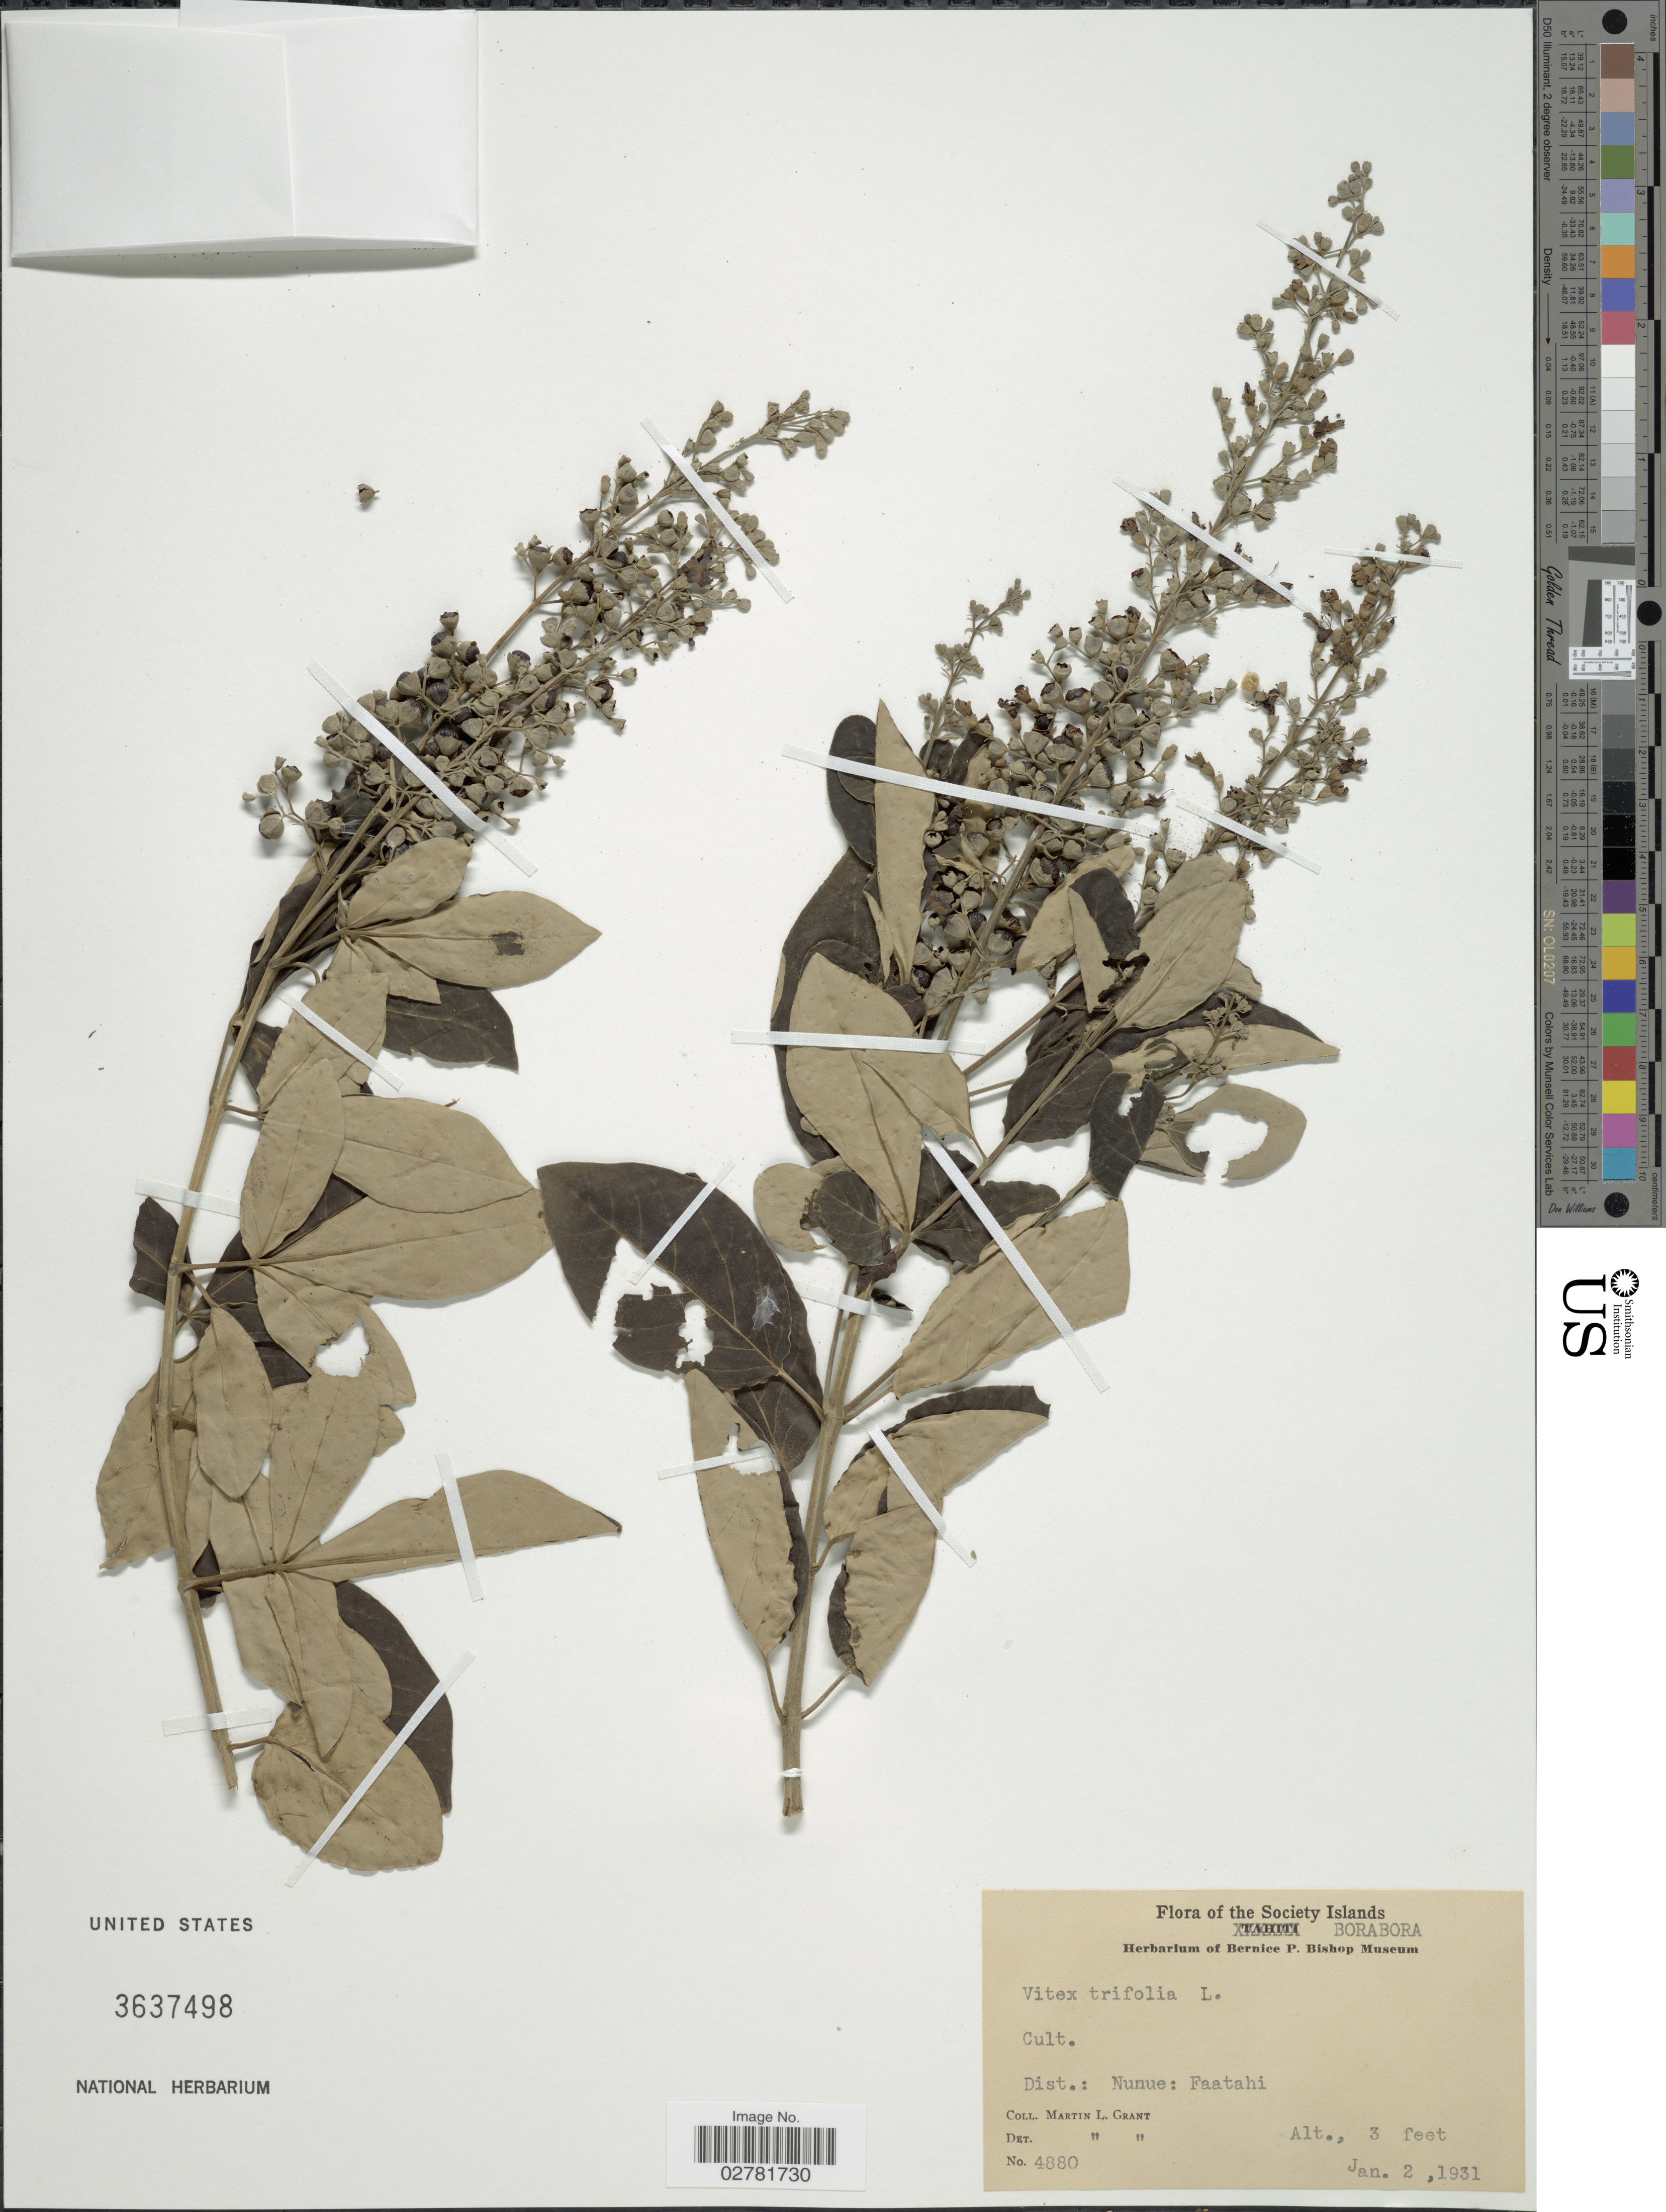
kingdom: Plantae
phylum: Tracheophyta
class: Magnoliopsida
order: Lamiales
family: Lamiaceae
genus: Vitex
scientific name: Vitex trifolia var. trifolia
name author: L.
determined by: Wagner, W. L., (BOT), Smithsonian Institution - National Museum of Natural History (UNITED STATES)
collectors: M. L. Grant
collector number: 4880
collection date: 1931-01-02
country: French Polynesia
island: Bora Bora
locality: The Society Islands. Dist.: Nunue: Faatahi.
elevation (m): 1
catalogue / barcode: US 3637498